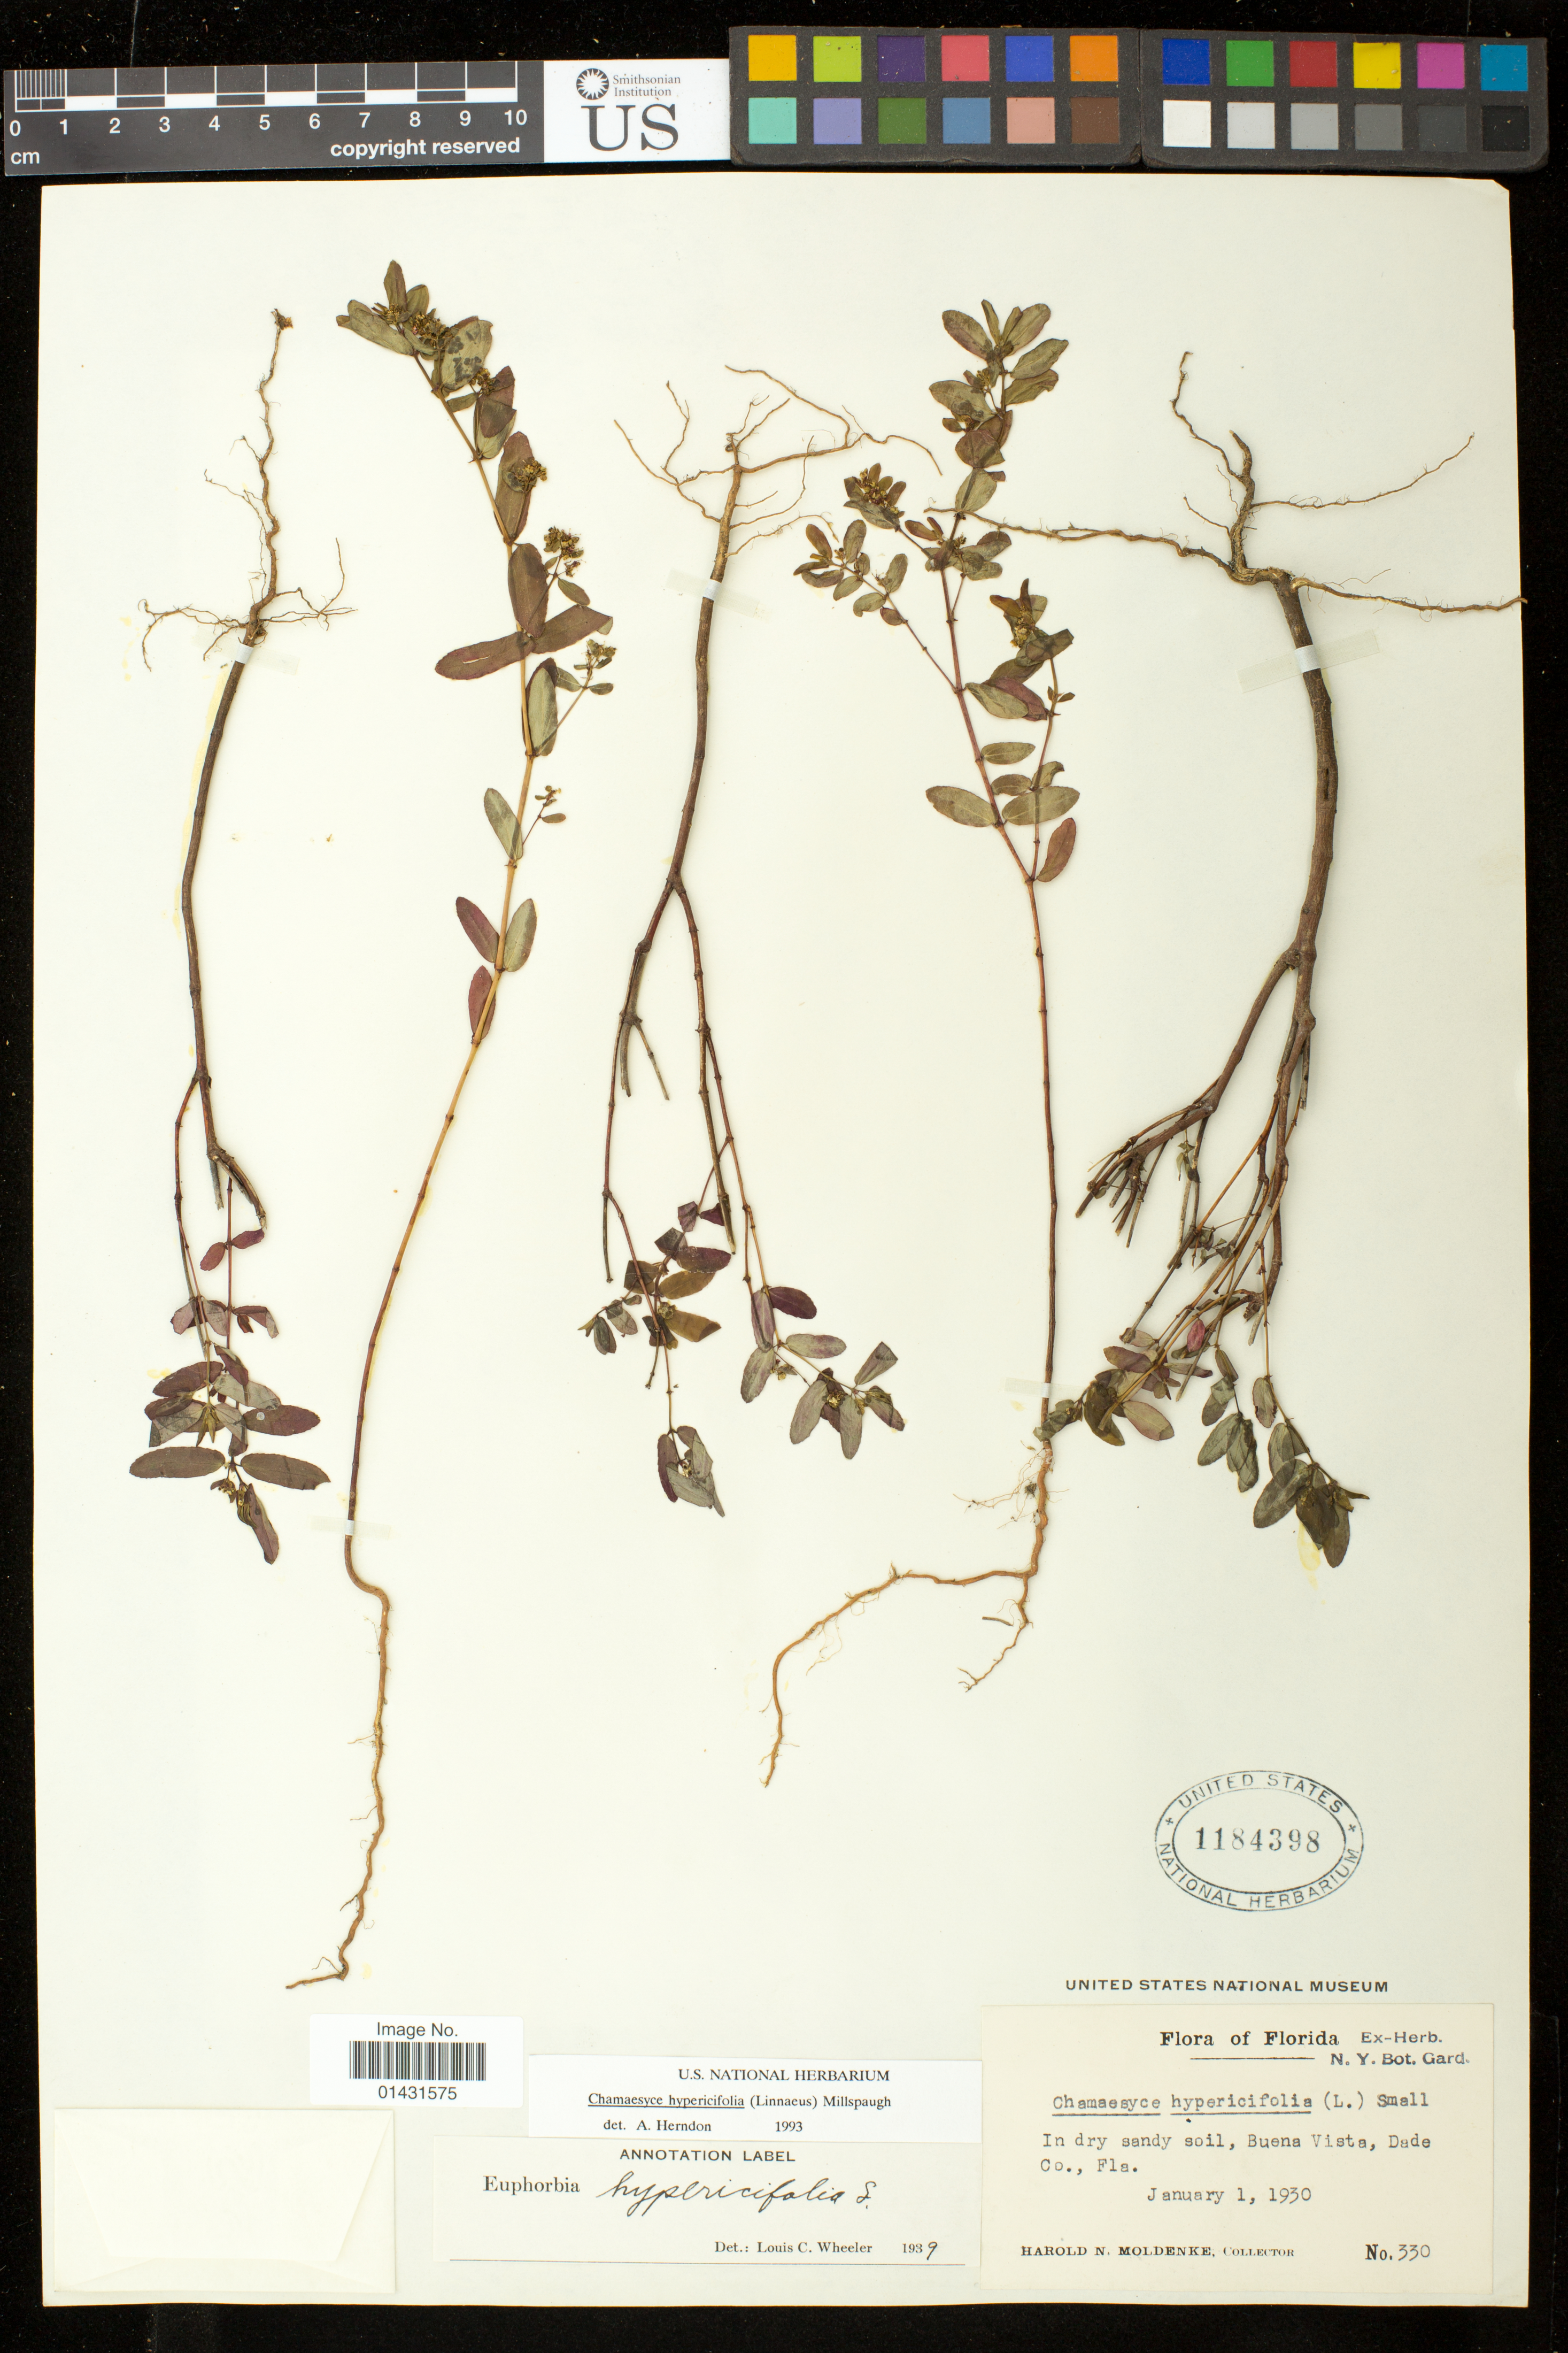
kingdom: Plantae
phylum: Tracheophyta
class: Magnoliopsida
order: Malpighiales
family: Euphorbiaceae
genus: Euphorbia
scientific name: Euphorbia hypericifolia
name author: L.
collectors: H. N. Moldenke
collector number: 330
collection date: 1930-01-01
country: United States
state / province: Florida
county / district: Miami-Dade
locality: Buena Vista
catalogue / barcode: US 1184398